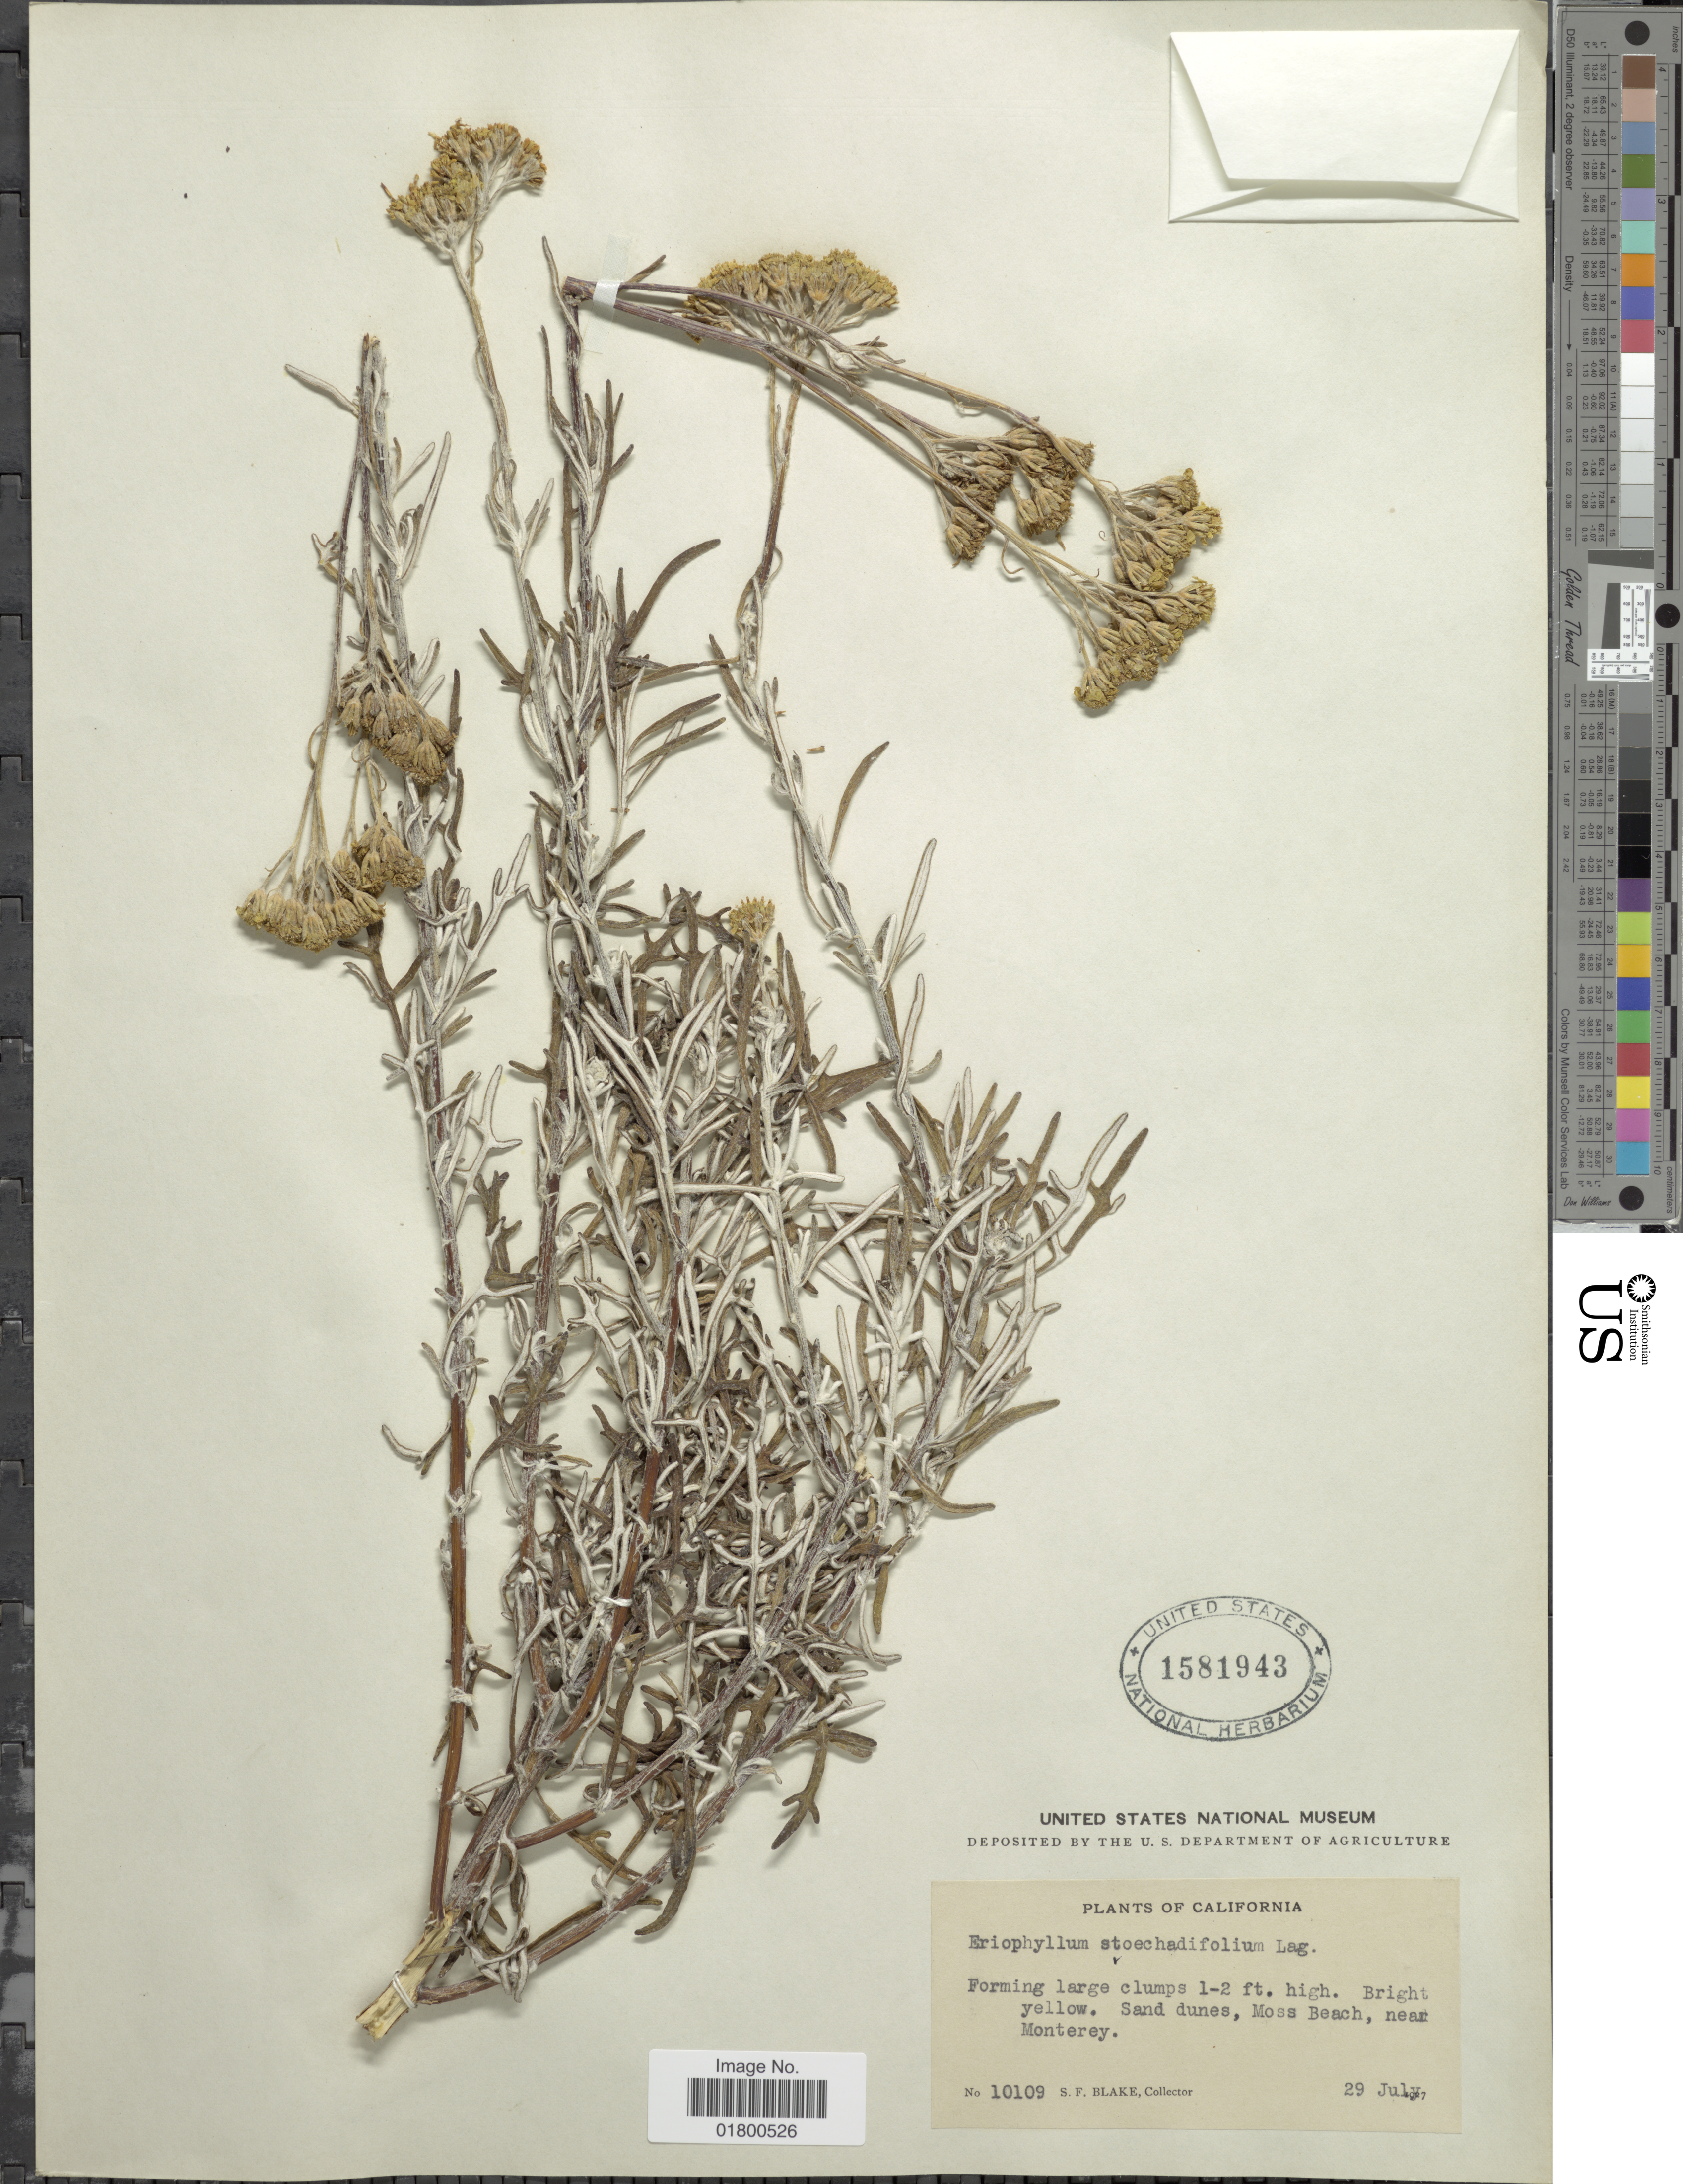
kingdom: Plantae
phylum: Tracheophyta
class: Magnoliopsida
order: Asterales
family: Asteraceae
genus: Eriophyllum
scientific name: Eriophyllum staechadifolium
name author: Lag.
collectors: S. Blake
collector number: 10109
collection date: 1927-07-29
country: United States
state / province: California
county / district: Monterey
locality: Sand dunes, Moss Beach, near Monterey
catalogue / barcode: US 1581943